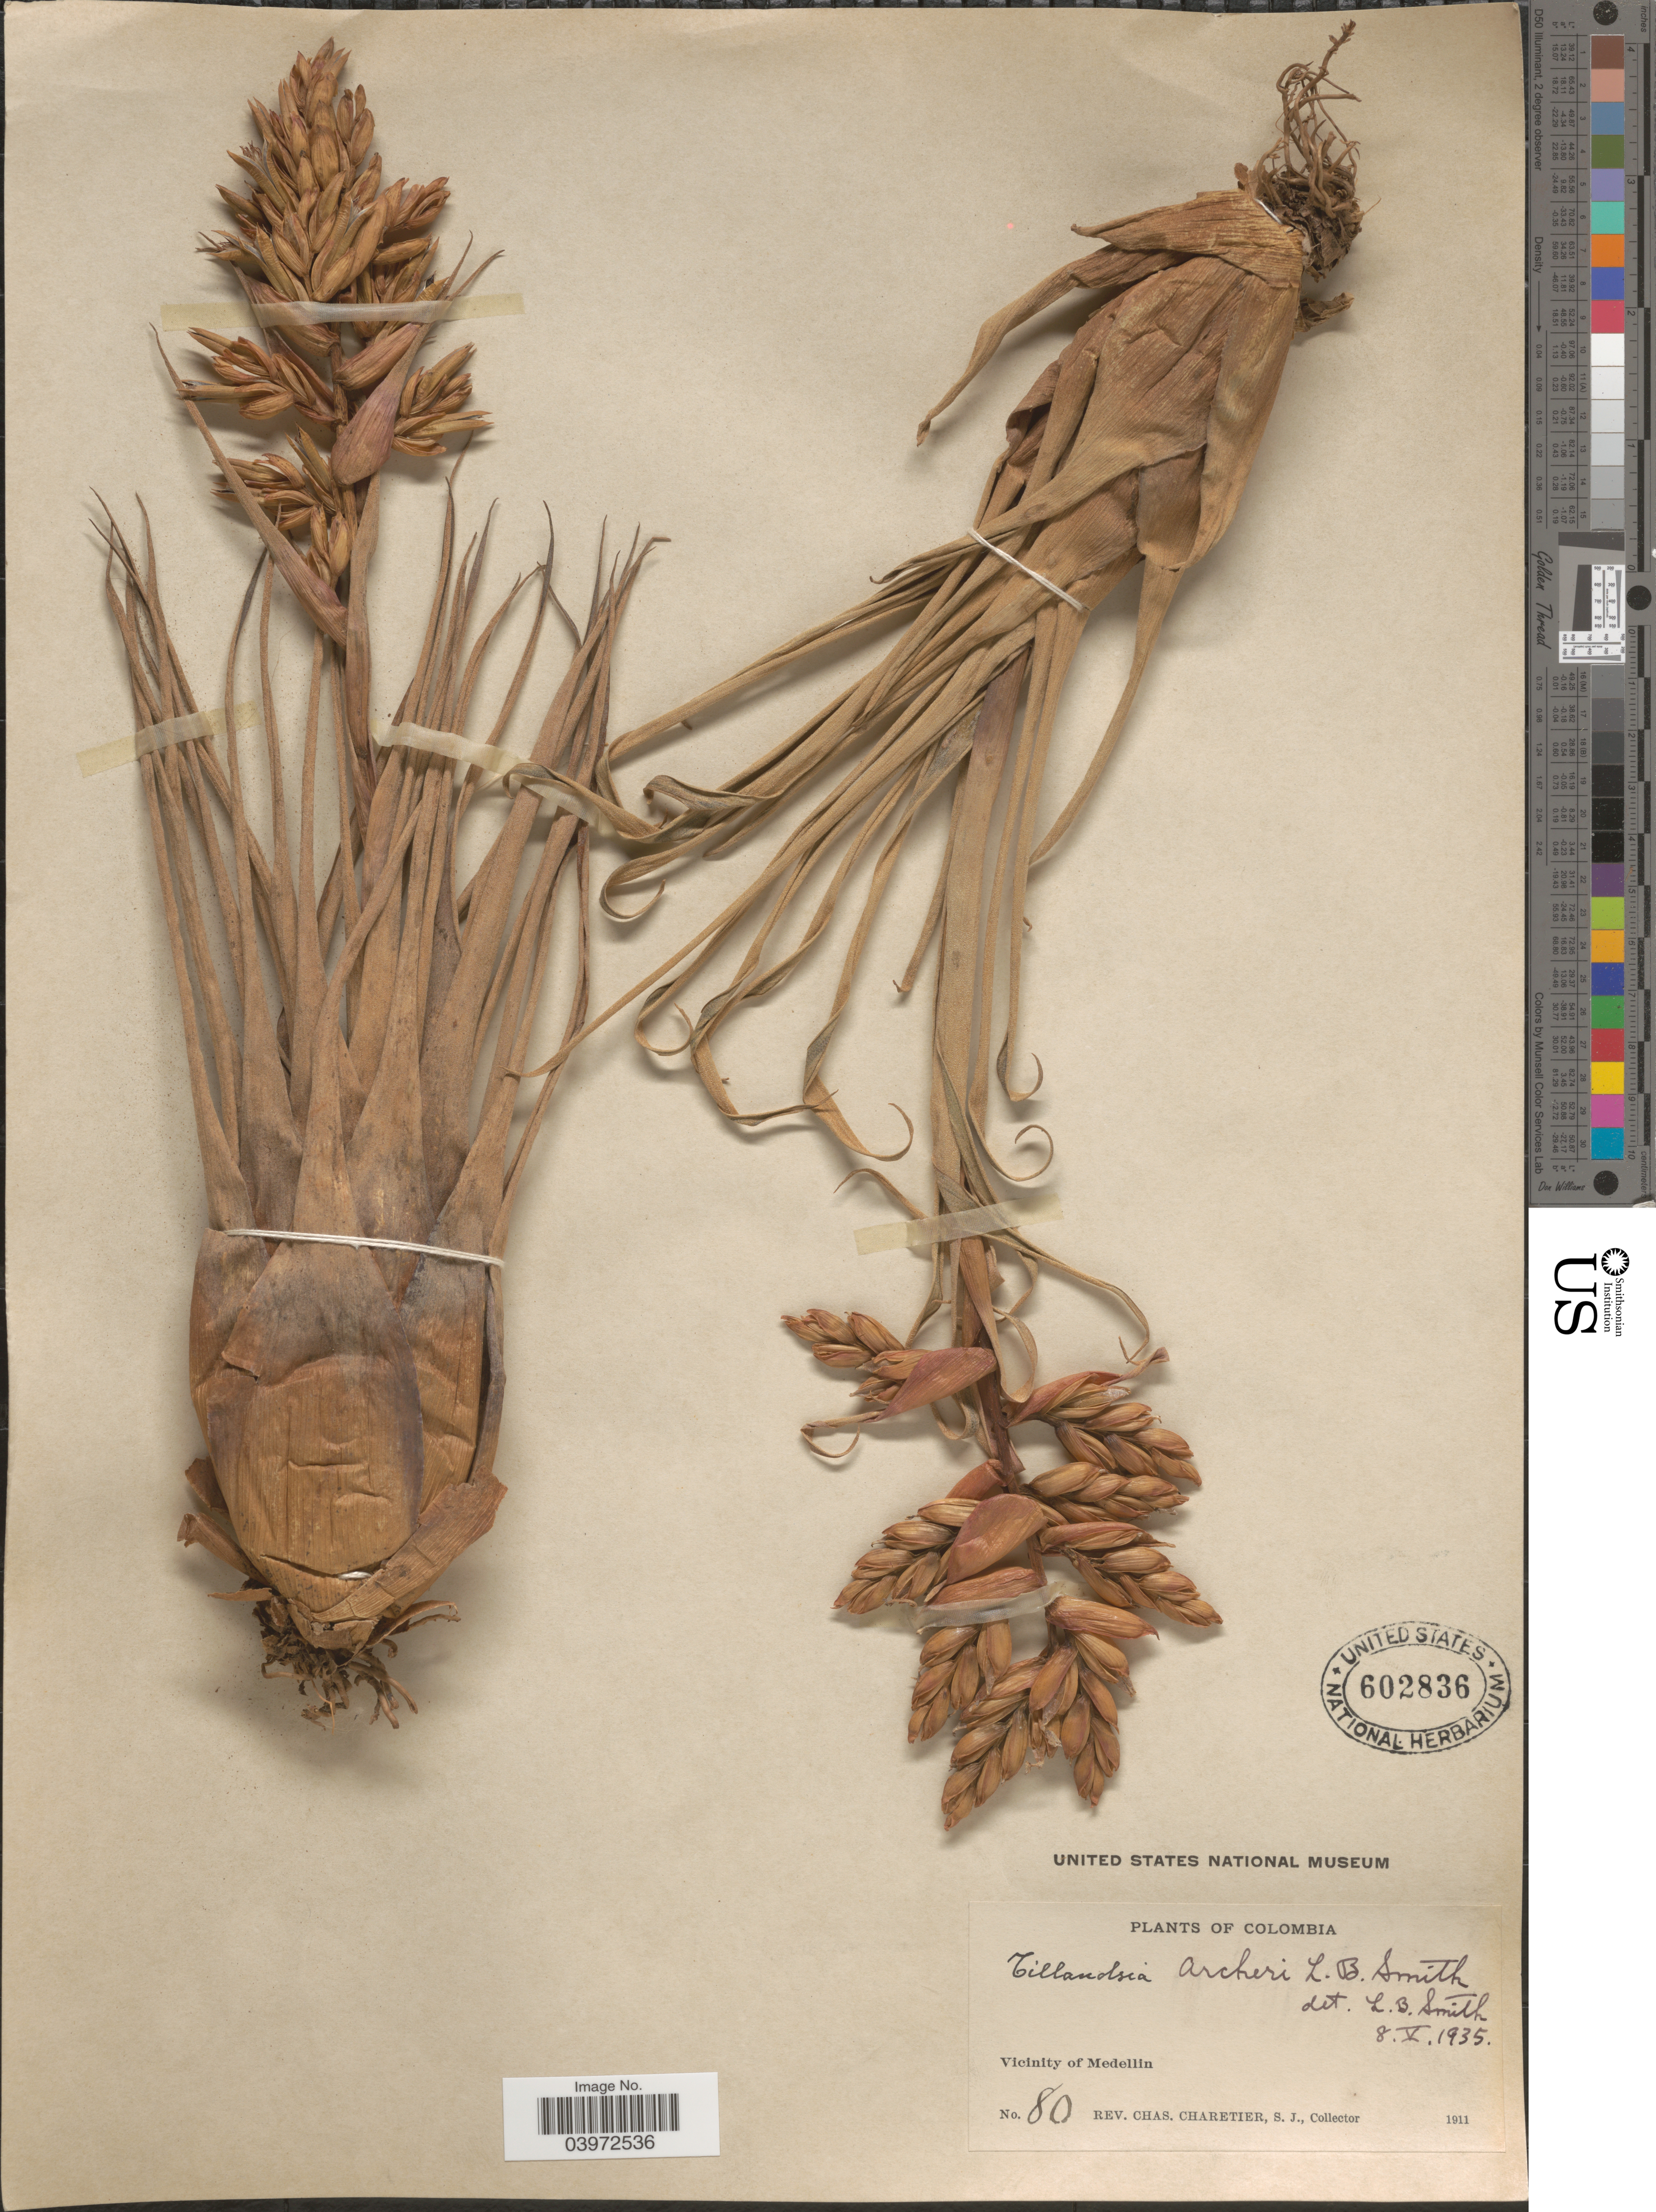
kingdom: Plantae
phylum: Tracheophyta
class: Liliopsida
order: Poales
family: Bromeliaceae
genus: Tillandsia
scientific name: Tillandsia archeri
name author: L.B. Sm.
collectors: C. Charetier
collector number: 80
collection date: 1911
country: Colombia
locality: Vicinity of Medellin.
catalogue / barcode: US 602836